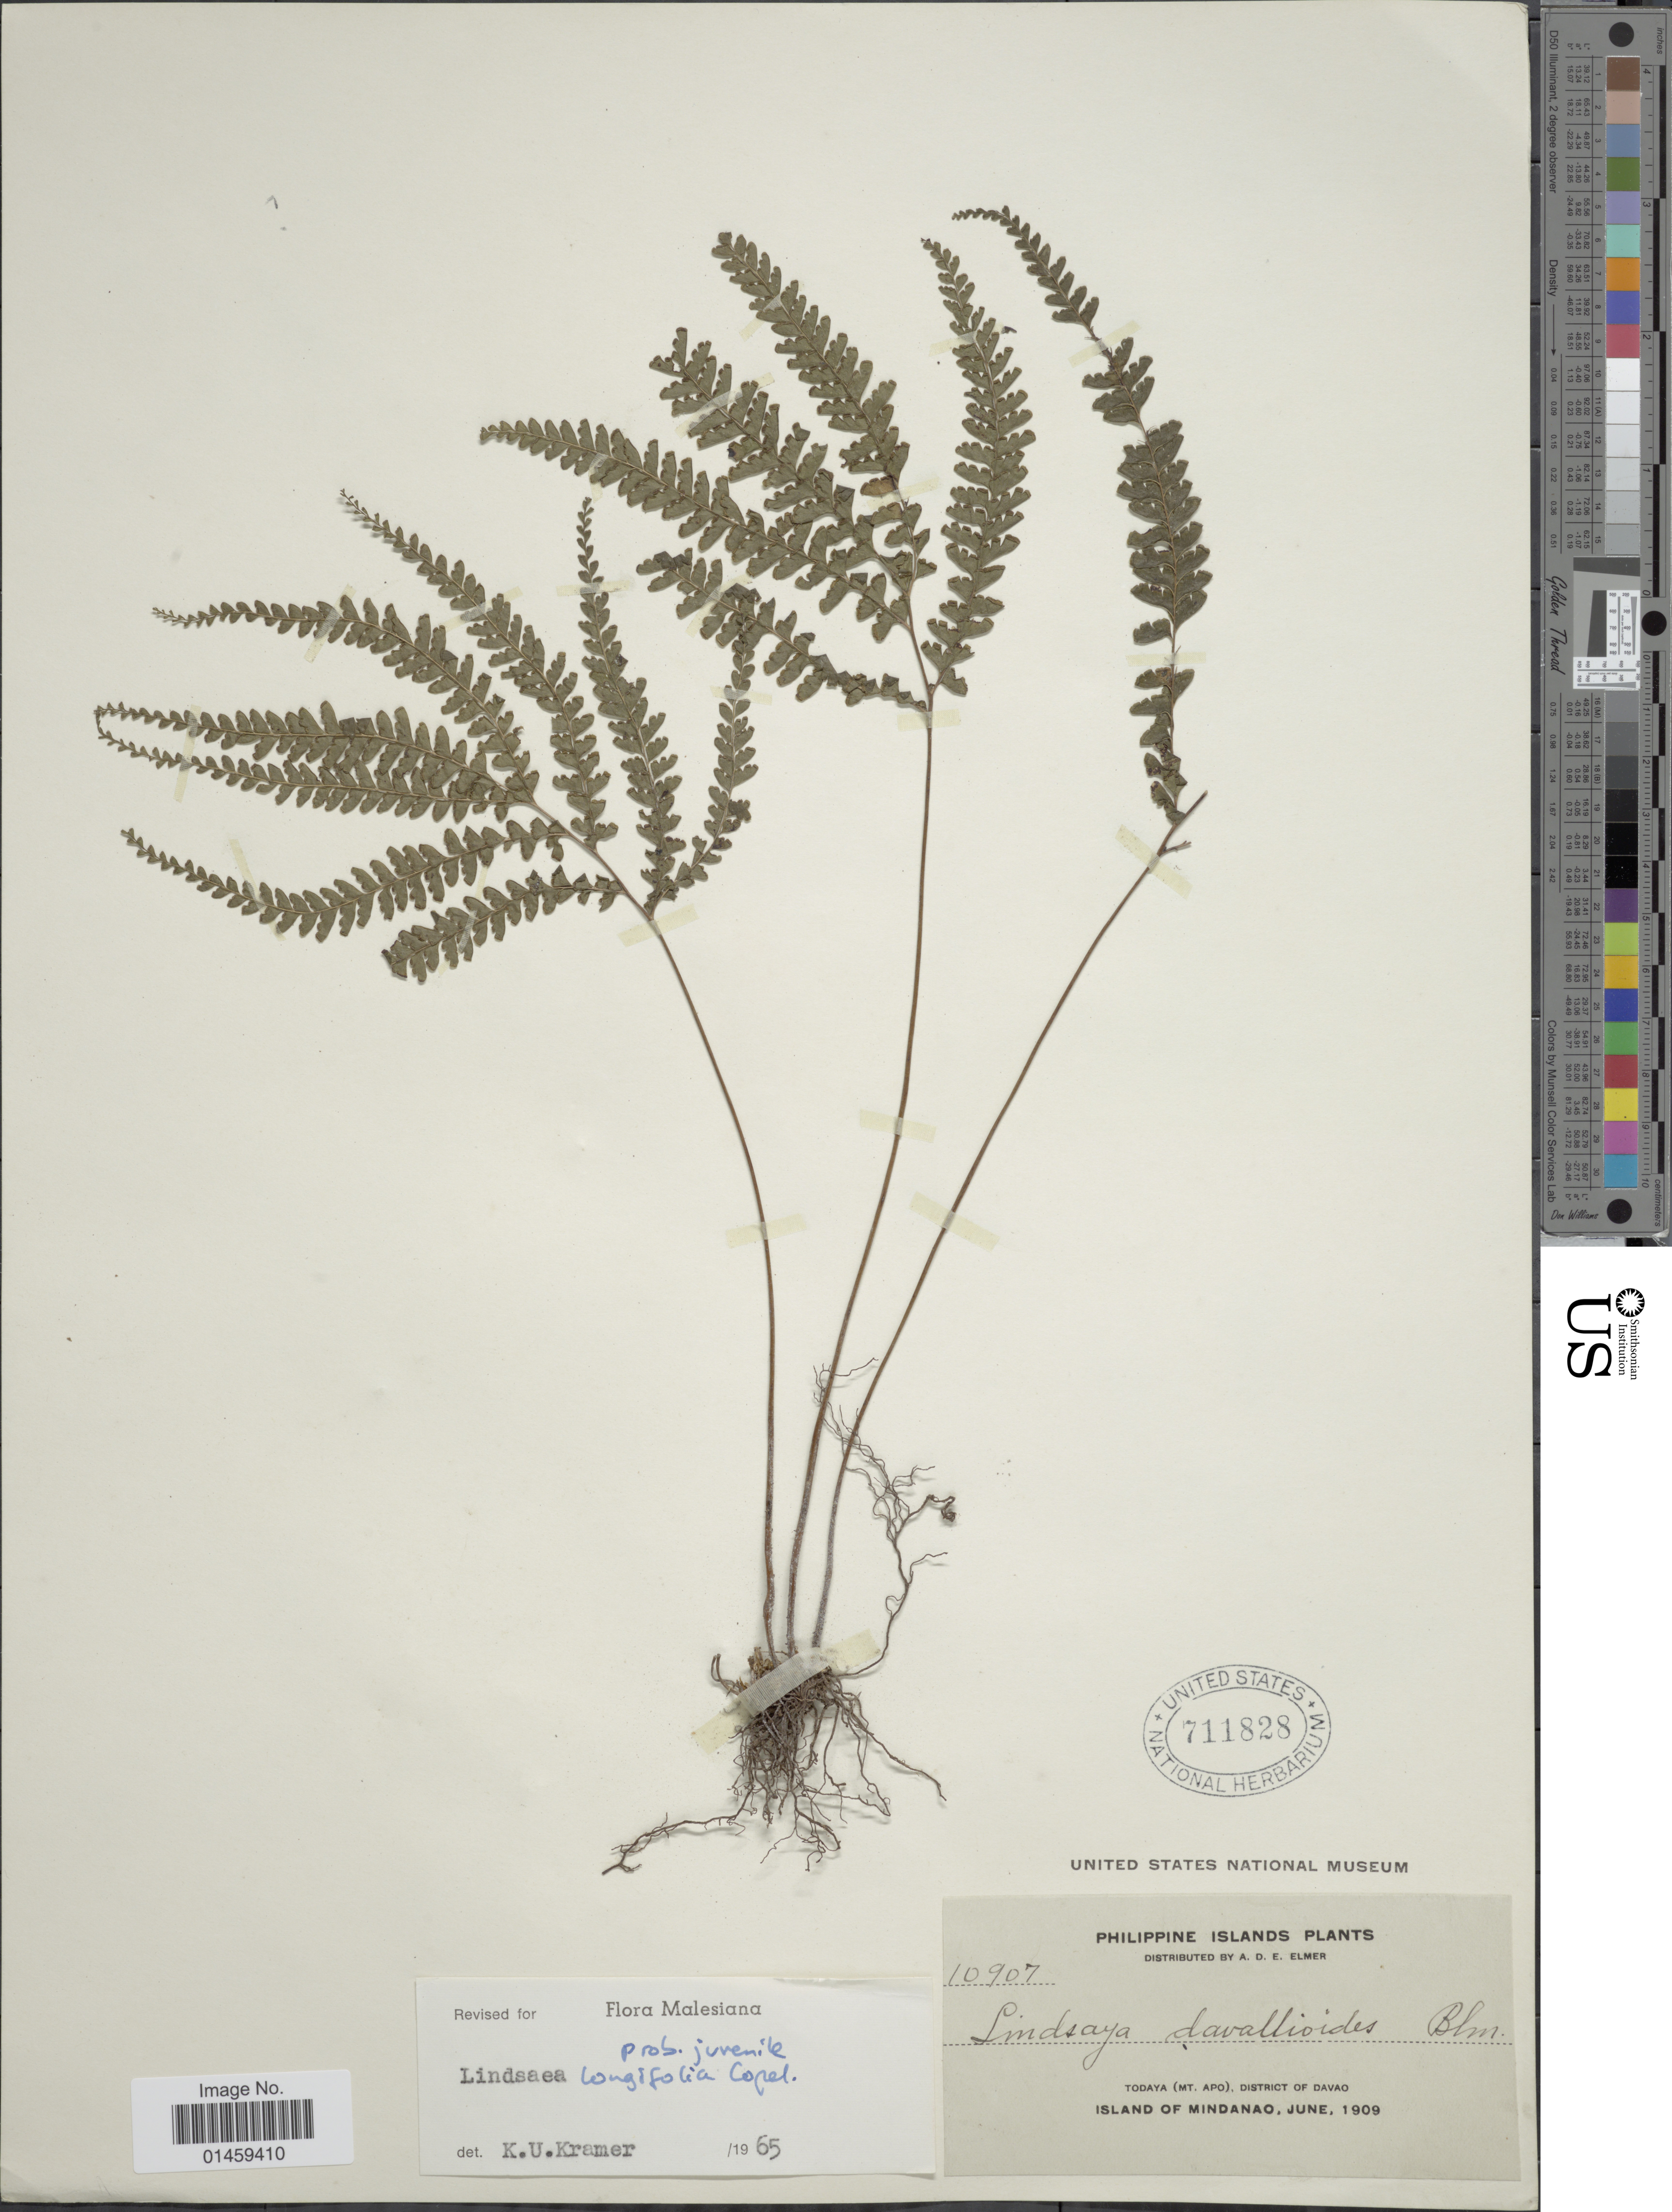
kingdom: Plantae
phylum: Tracheophyta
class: Polypodiopsida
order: Polypodiales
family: Lindsaeaceae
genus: Lindsaea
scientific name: Lindsaea longifolia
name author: Copel.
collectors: A. D. E. Elmer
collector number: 10907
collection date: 1909-06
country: Philippines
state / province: Davao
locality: Todaya (Mt. Apo), District of Davao. Island of Mindanao.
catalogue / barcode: US 711828